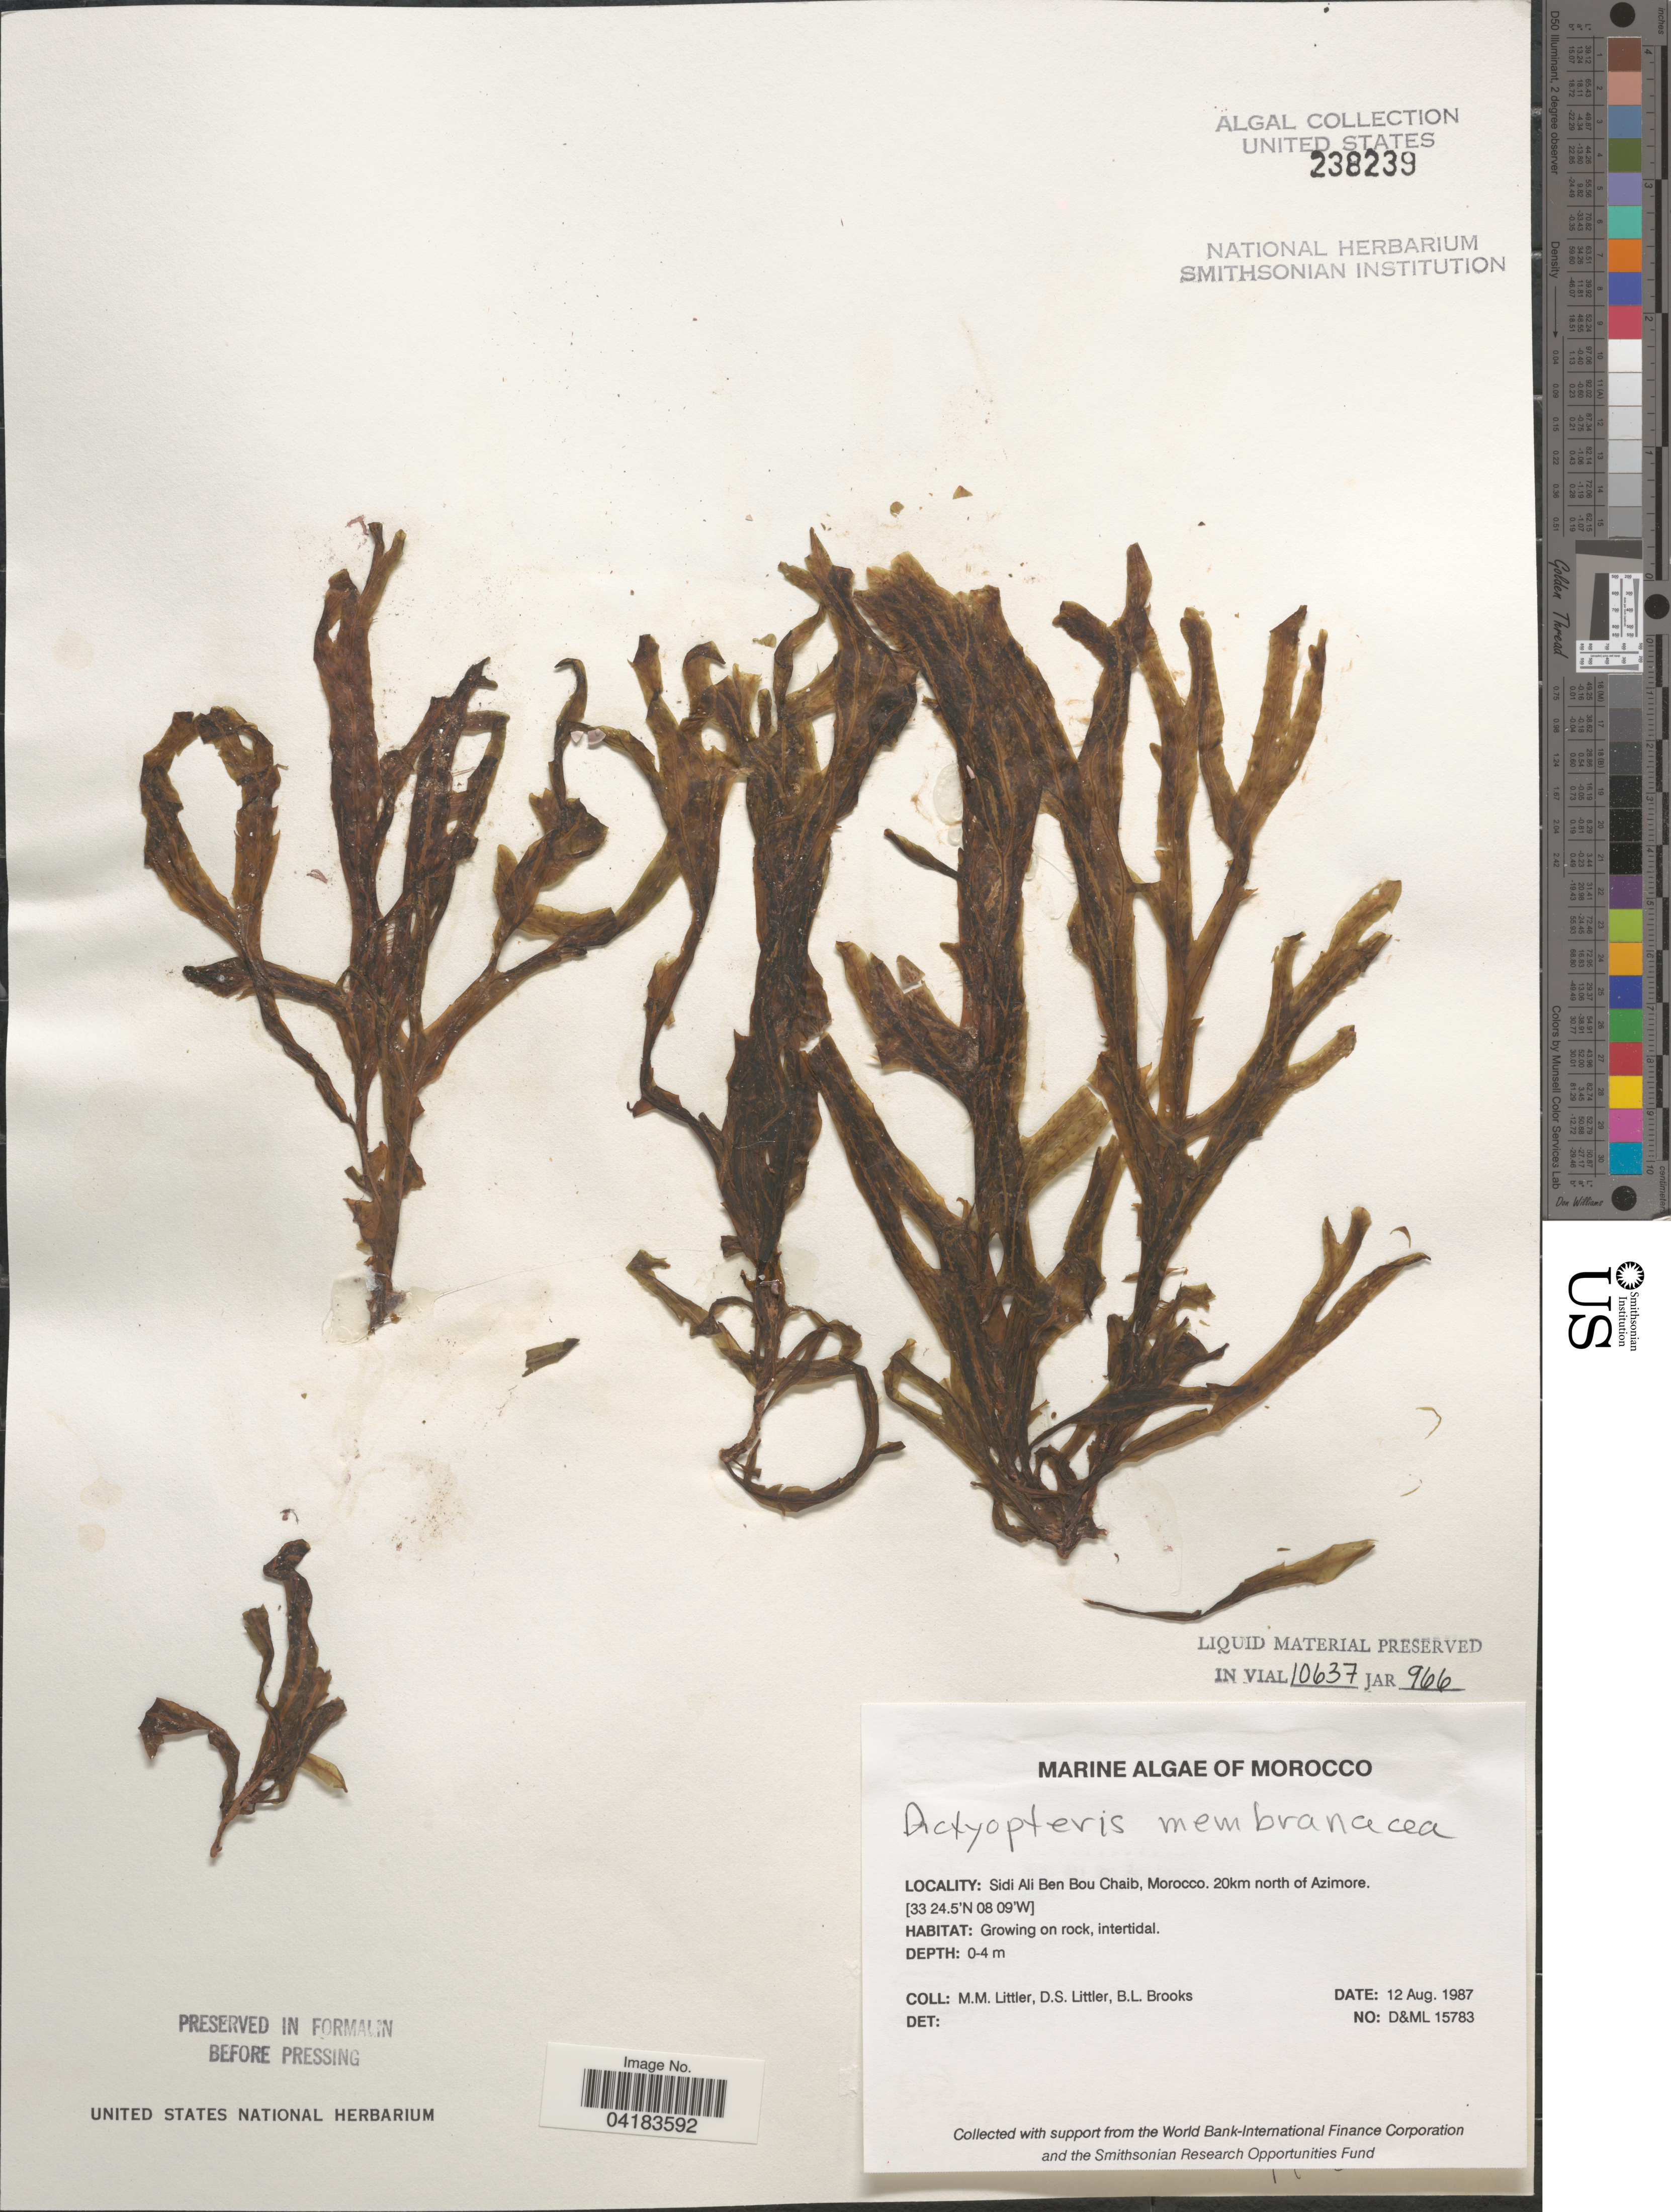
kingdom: Chromista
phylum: Ochrophyta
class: Phaeophyceae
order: Dictyotales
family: Dictyotaceae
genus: Dictyopteris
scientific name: Dictyopteris polypodioides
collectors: D. S. Littler & B. Brooks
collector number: D&ML15783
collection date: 1987-08-12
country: Morocco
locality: Sidi Ali Ben Bou Chaib. 20km north of Azimore.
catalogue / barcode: US 238239